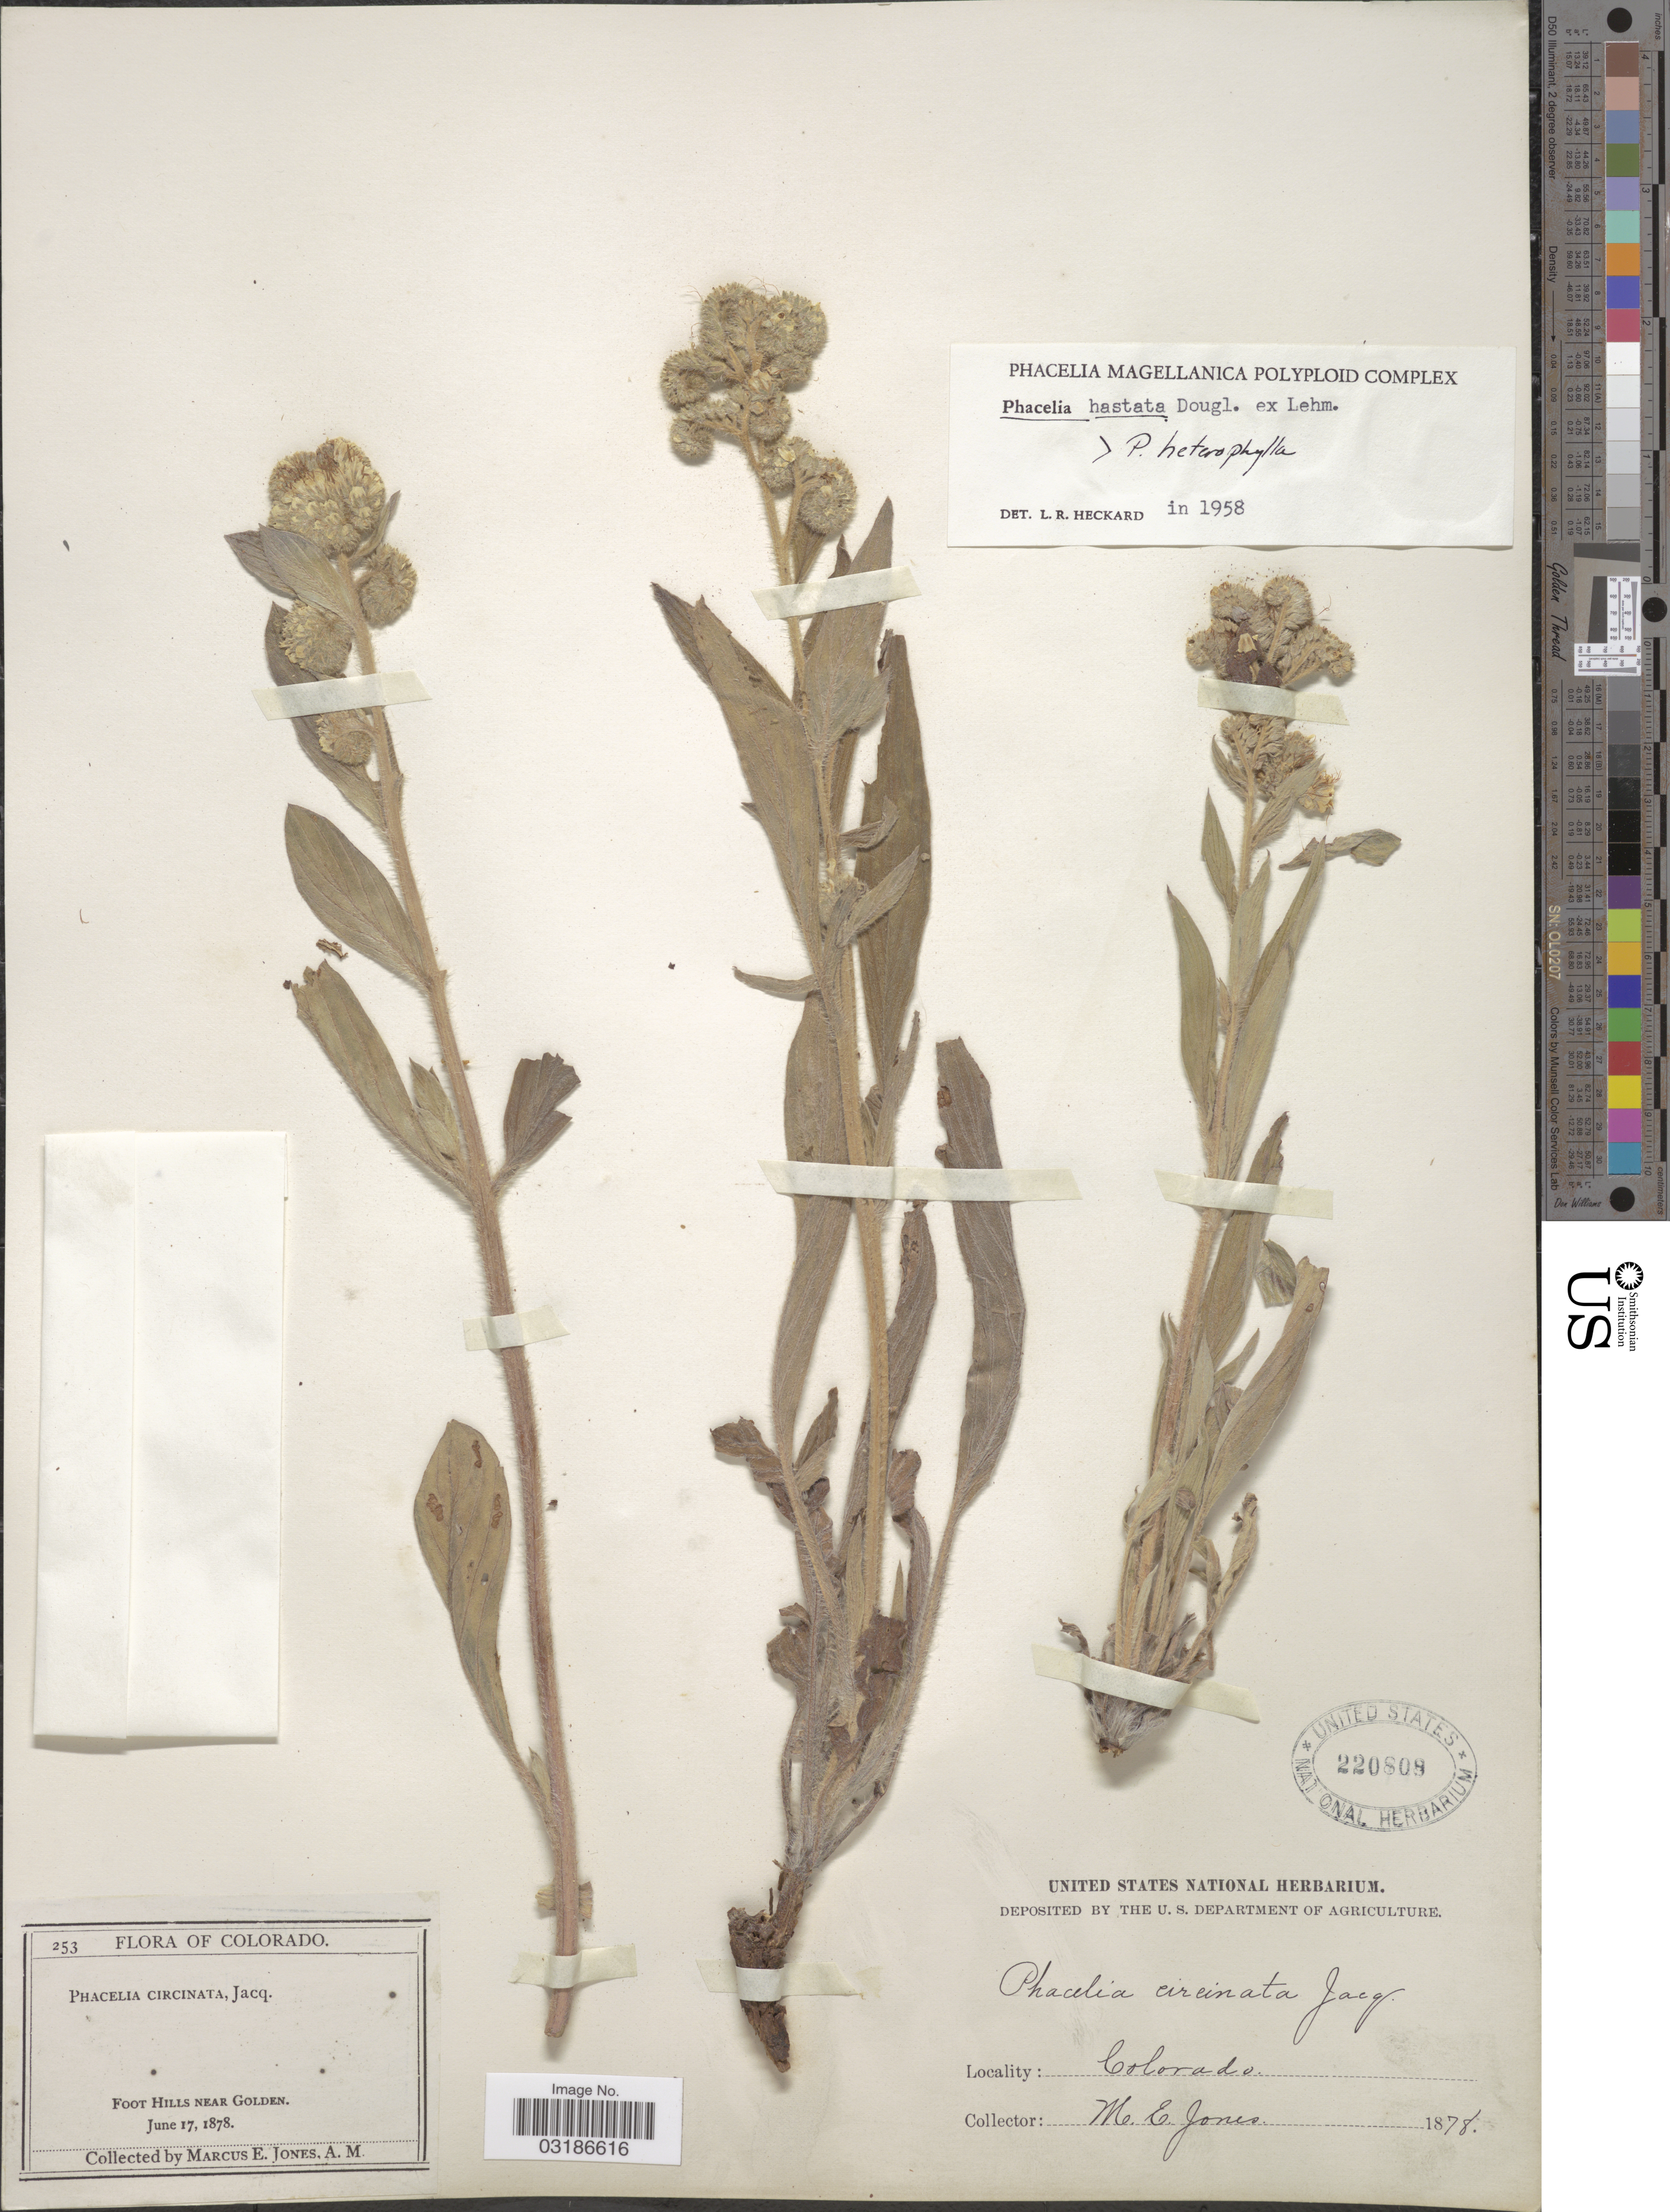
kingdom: Plantae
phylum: Tracheophyta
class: Magnoliopsida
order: Boraginales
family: Hydrophyllaceae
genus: Phacelia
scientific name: Phacelia hastata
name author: Douglas ex Lehm.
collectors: M. E. Jones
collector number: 253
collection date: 1878-06-17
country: United States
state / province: Colorado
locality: Foot Hills Near Golden.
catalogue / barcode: US 220808